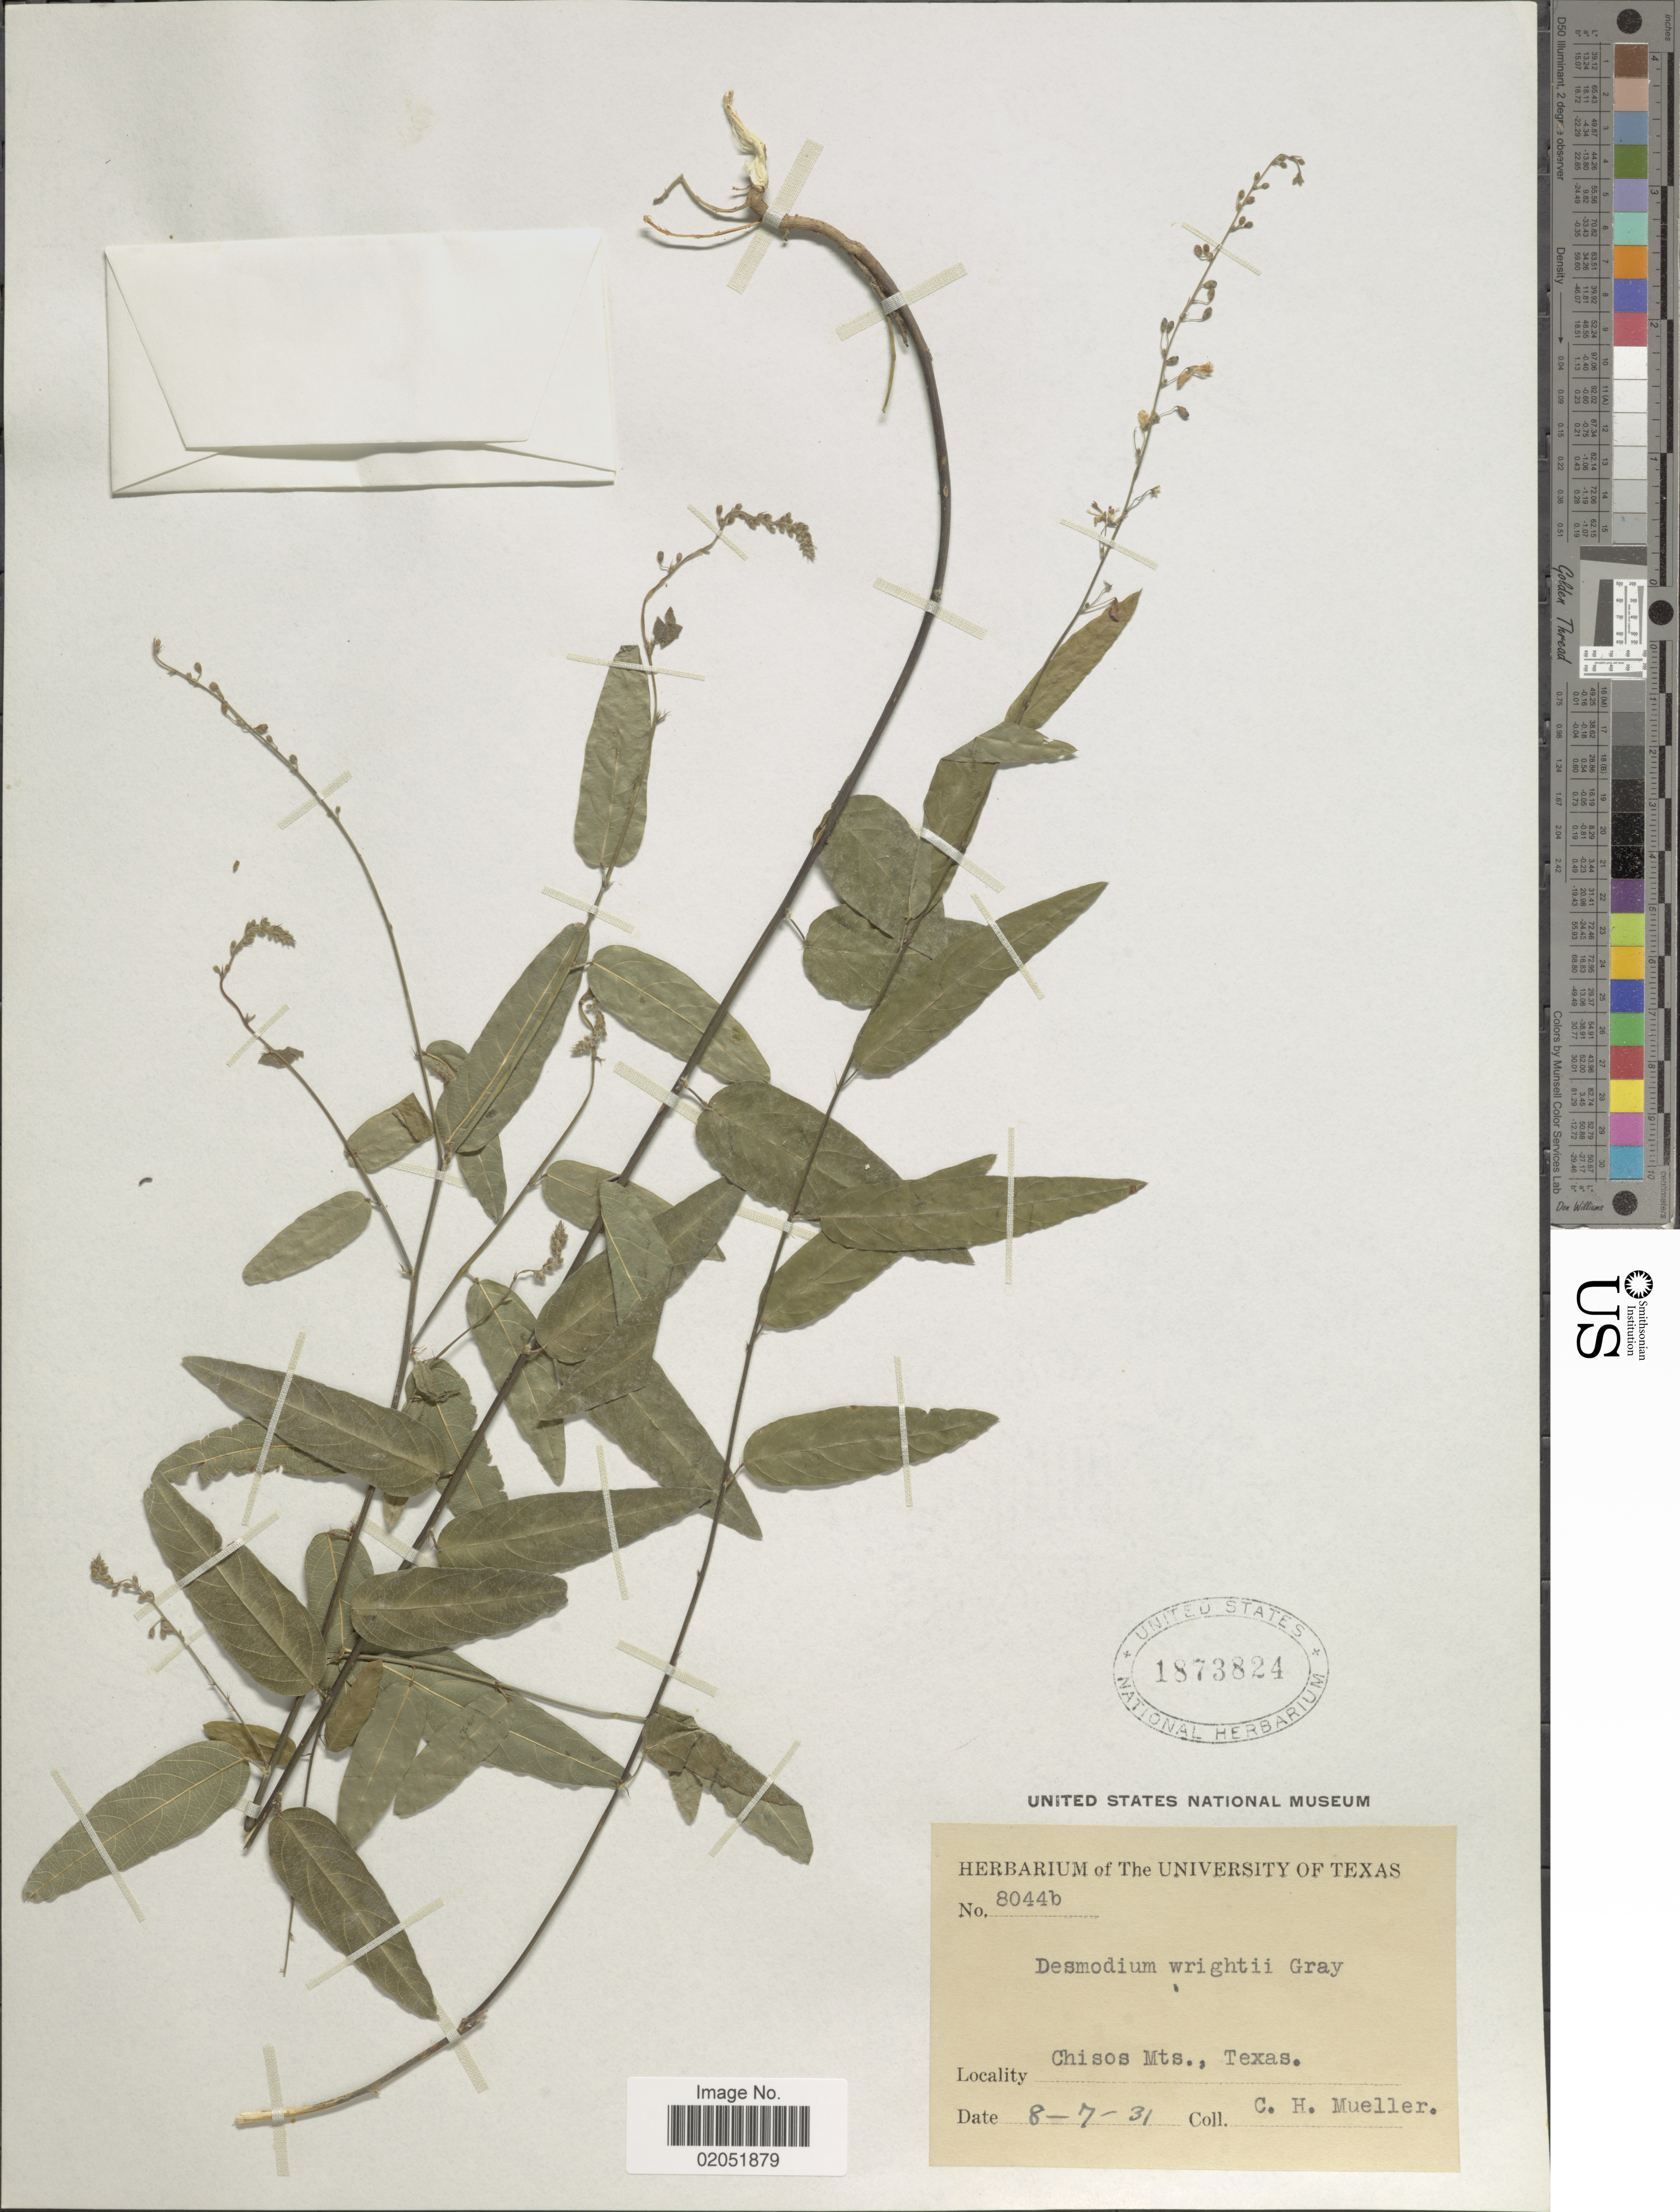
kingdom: Plantae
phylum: Tracheophyta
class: Magnoliopsida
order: Fabales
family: Fabaceae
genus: Desmodium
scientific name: Desmodium wrightii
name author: A. Gray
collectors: C. H. Mueller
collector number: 8044b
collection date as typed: Transcribed d/m/y: 7/8/31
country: United States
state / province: Texas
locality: Chisos Mts., Texas.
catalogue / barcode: US 1873824